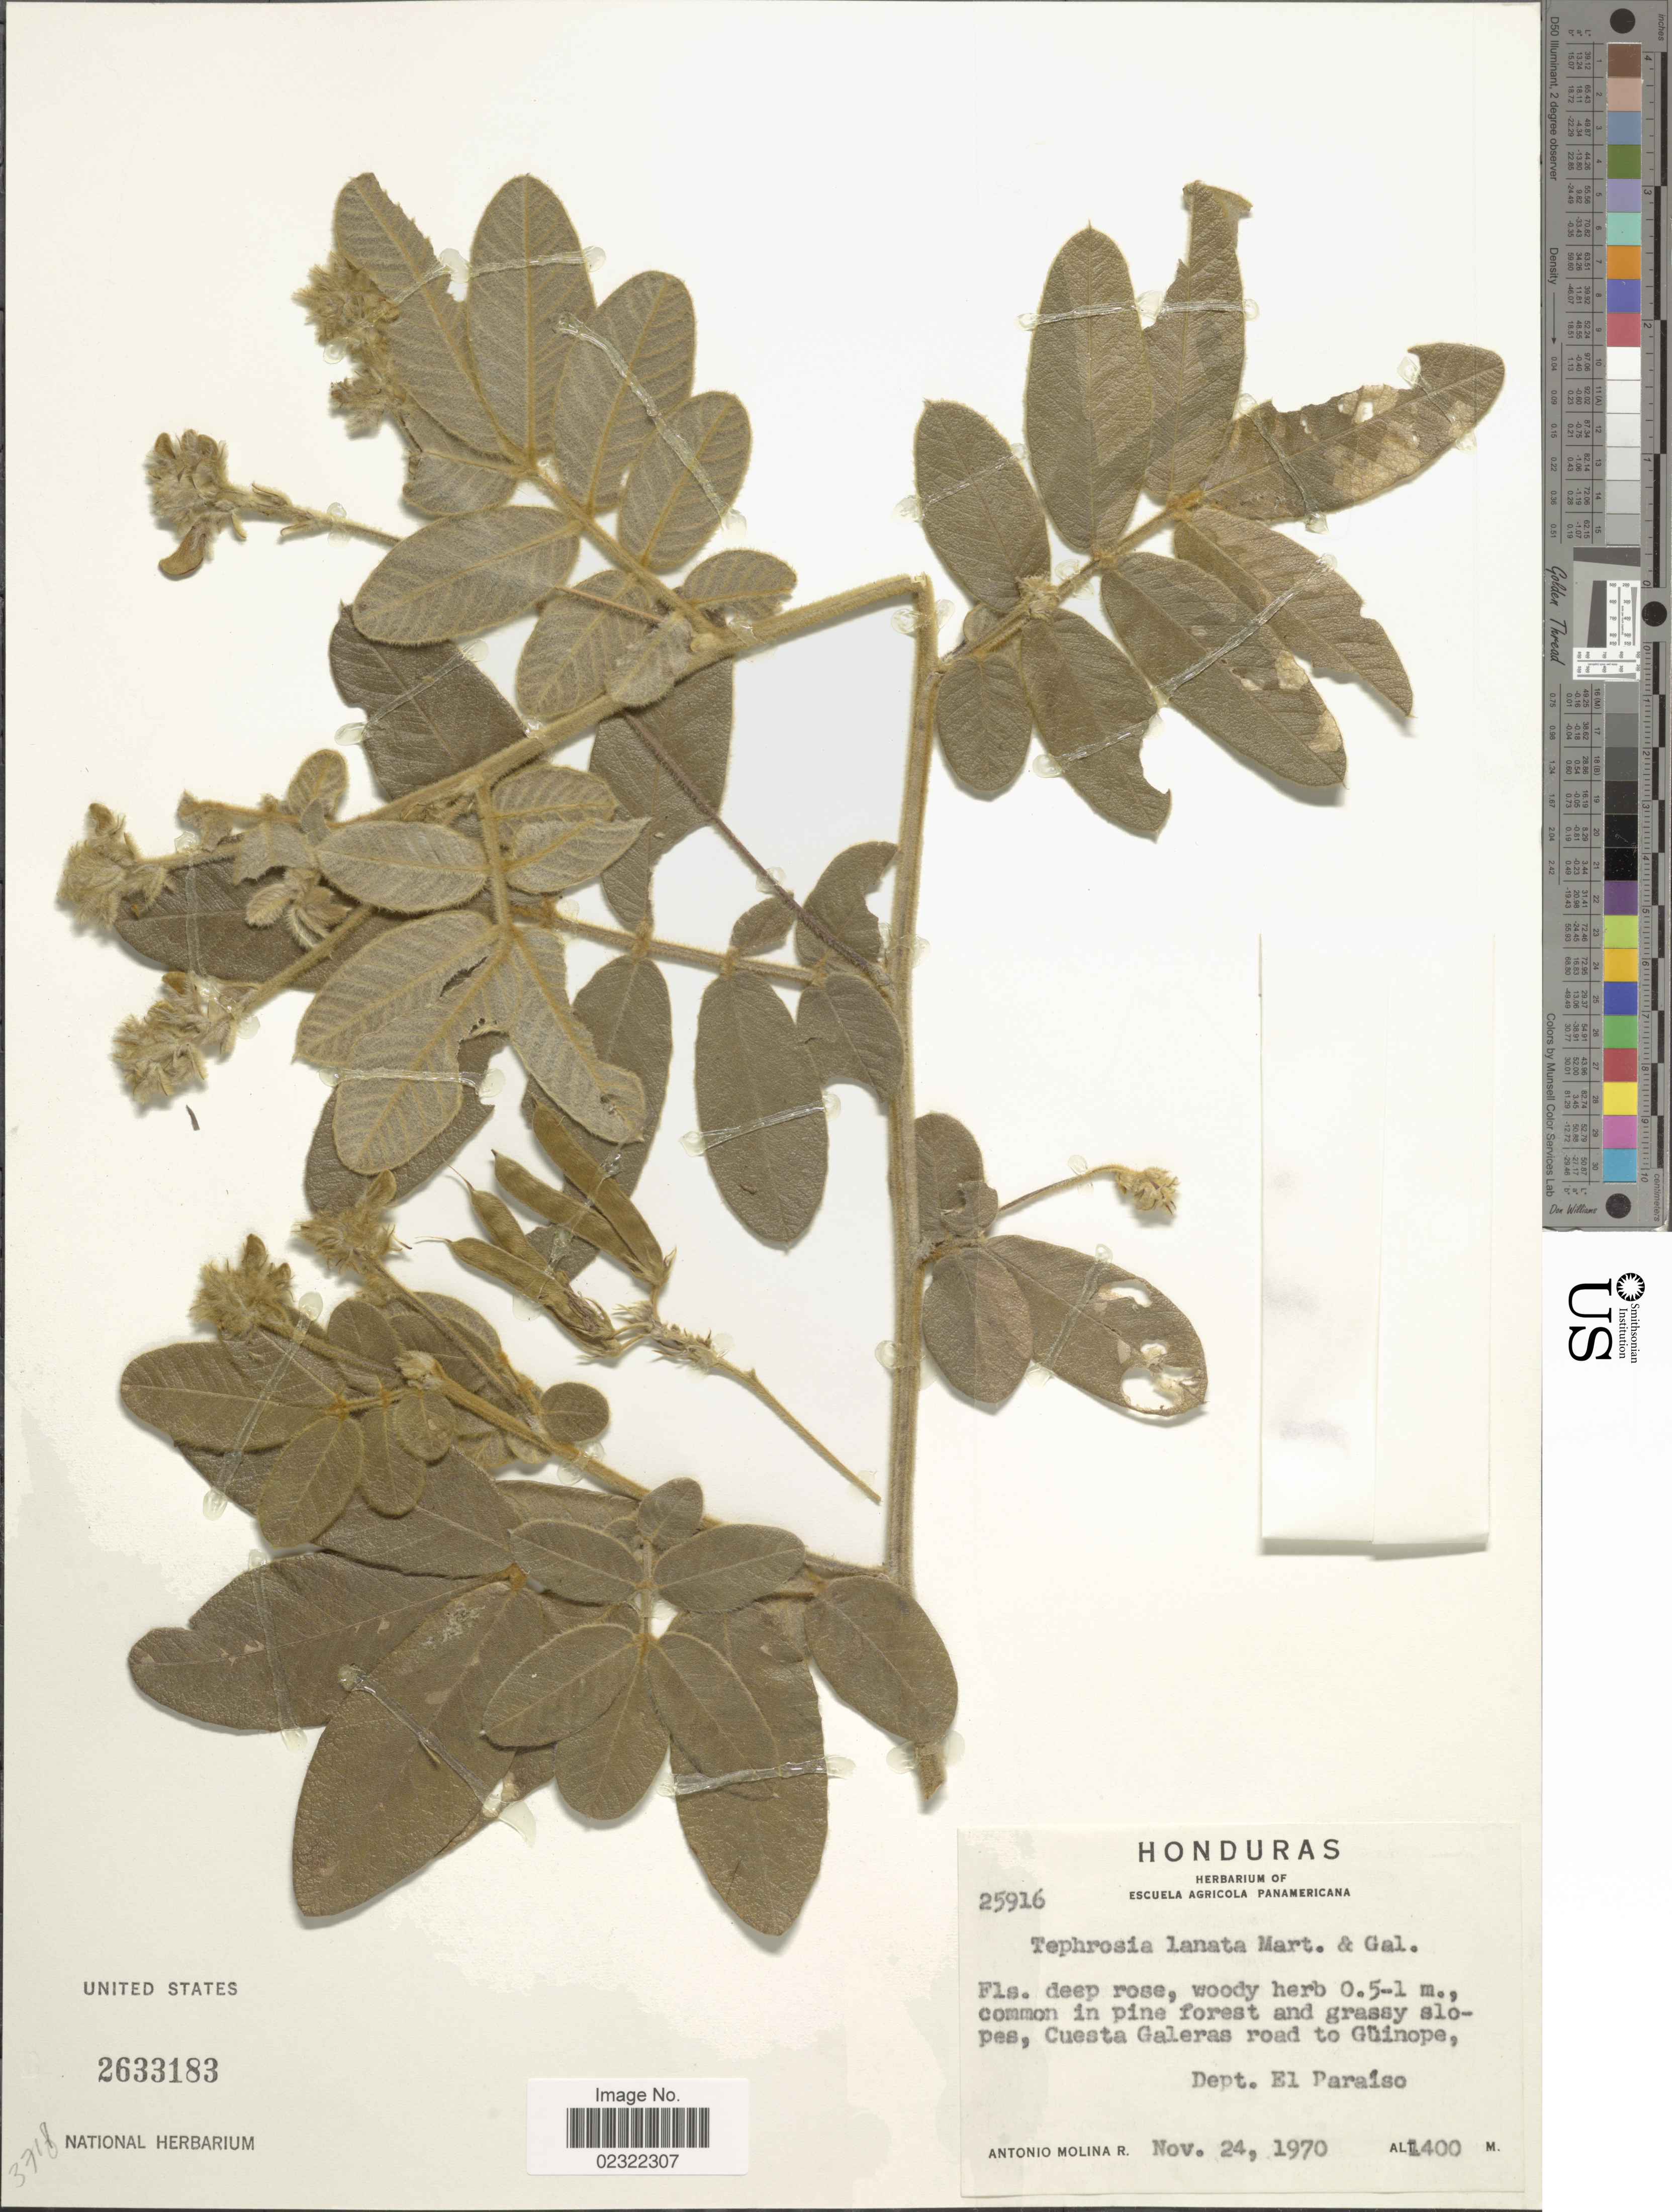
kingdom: Plantae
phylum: Tracheophyta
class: Magnoliopsida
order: Fabales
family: Fabaceae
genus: Tephrosia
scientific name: Tephrosia lanata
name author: M. Martens & Galeotti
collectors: A. Molina R.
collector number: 25916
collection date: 1970-11-24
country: Honduras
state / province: El Paraíso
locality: Honduras, In pine forest and grassy slopes, Cuesta Galeras road to Guinope, Dept. El Paraiso.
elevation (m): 1400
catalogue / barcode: US 2633183